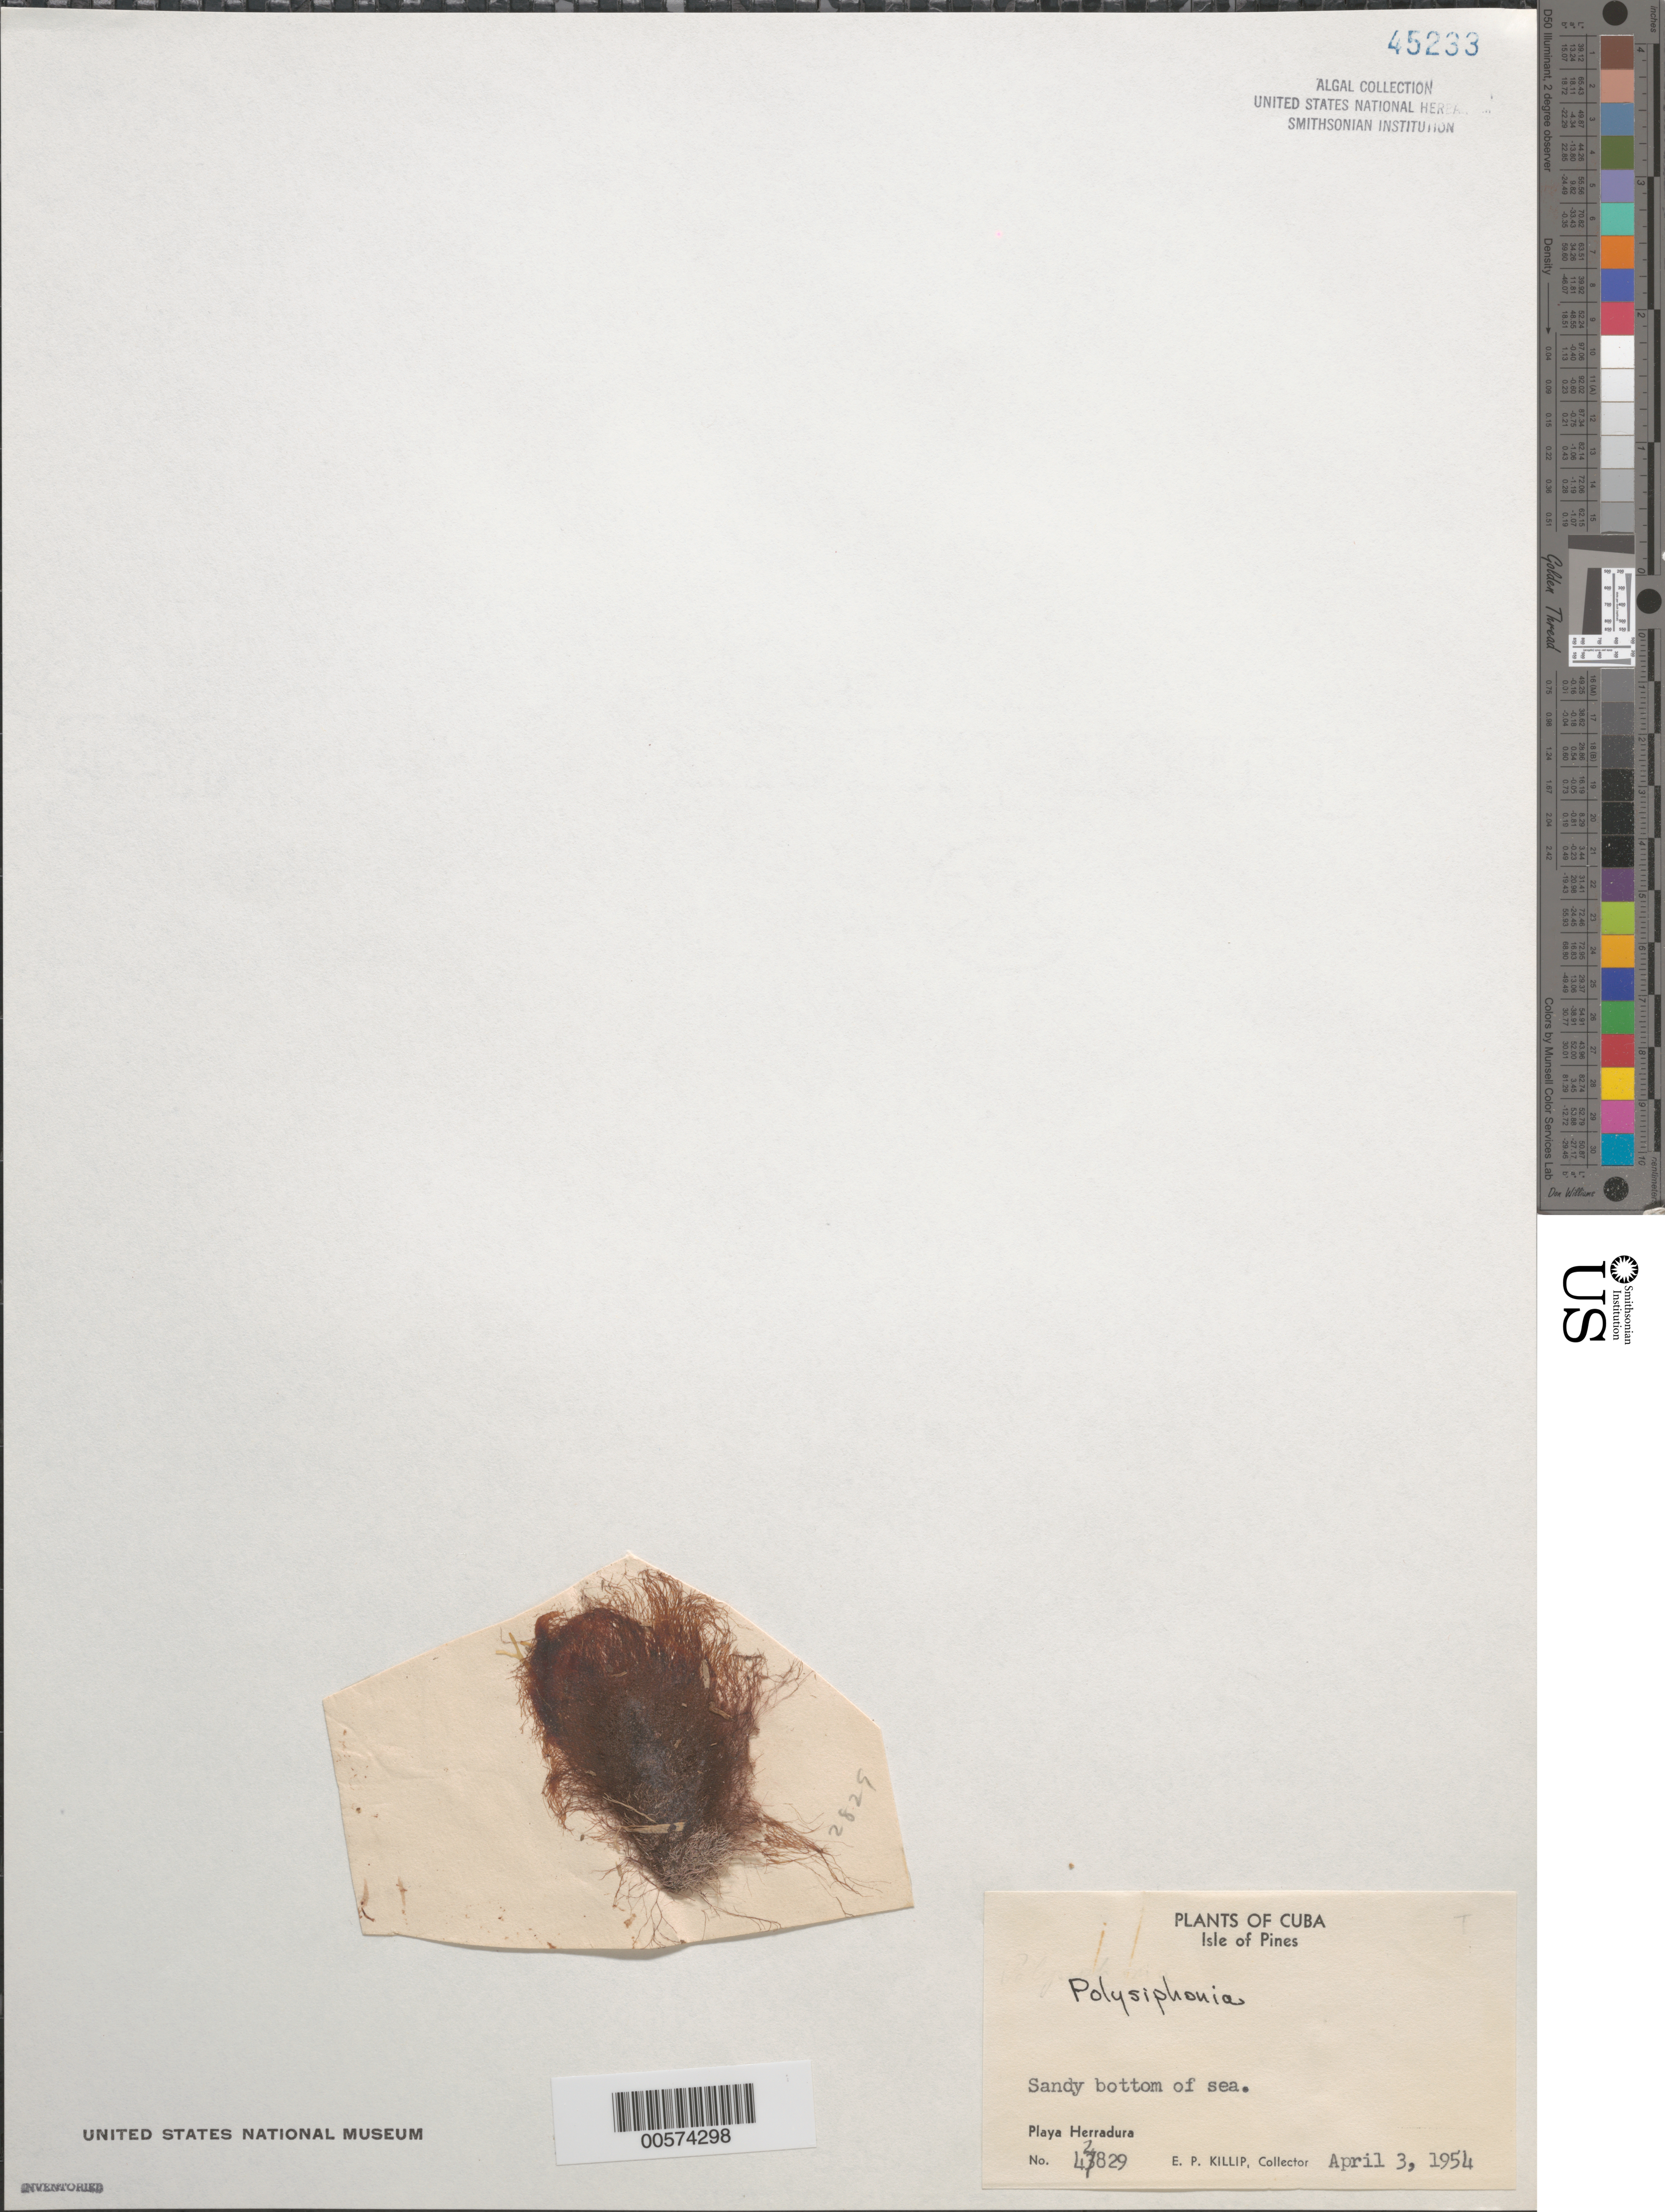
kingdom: Plantae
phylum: Rhodophyta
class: Florideophyceae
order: Ceramiales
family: Rhodomelaceae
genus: Polysiphonia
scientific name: Polysiphonia sp.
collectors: E. P. Killip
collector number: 42829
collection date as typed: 03 Apr 1954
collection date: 1954-04-03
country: Cuba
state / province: Isla de La Juventud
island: Isla de la Juventud (Isle of Pines)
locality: Playa Herradura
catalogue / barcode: US 45233